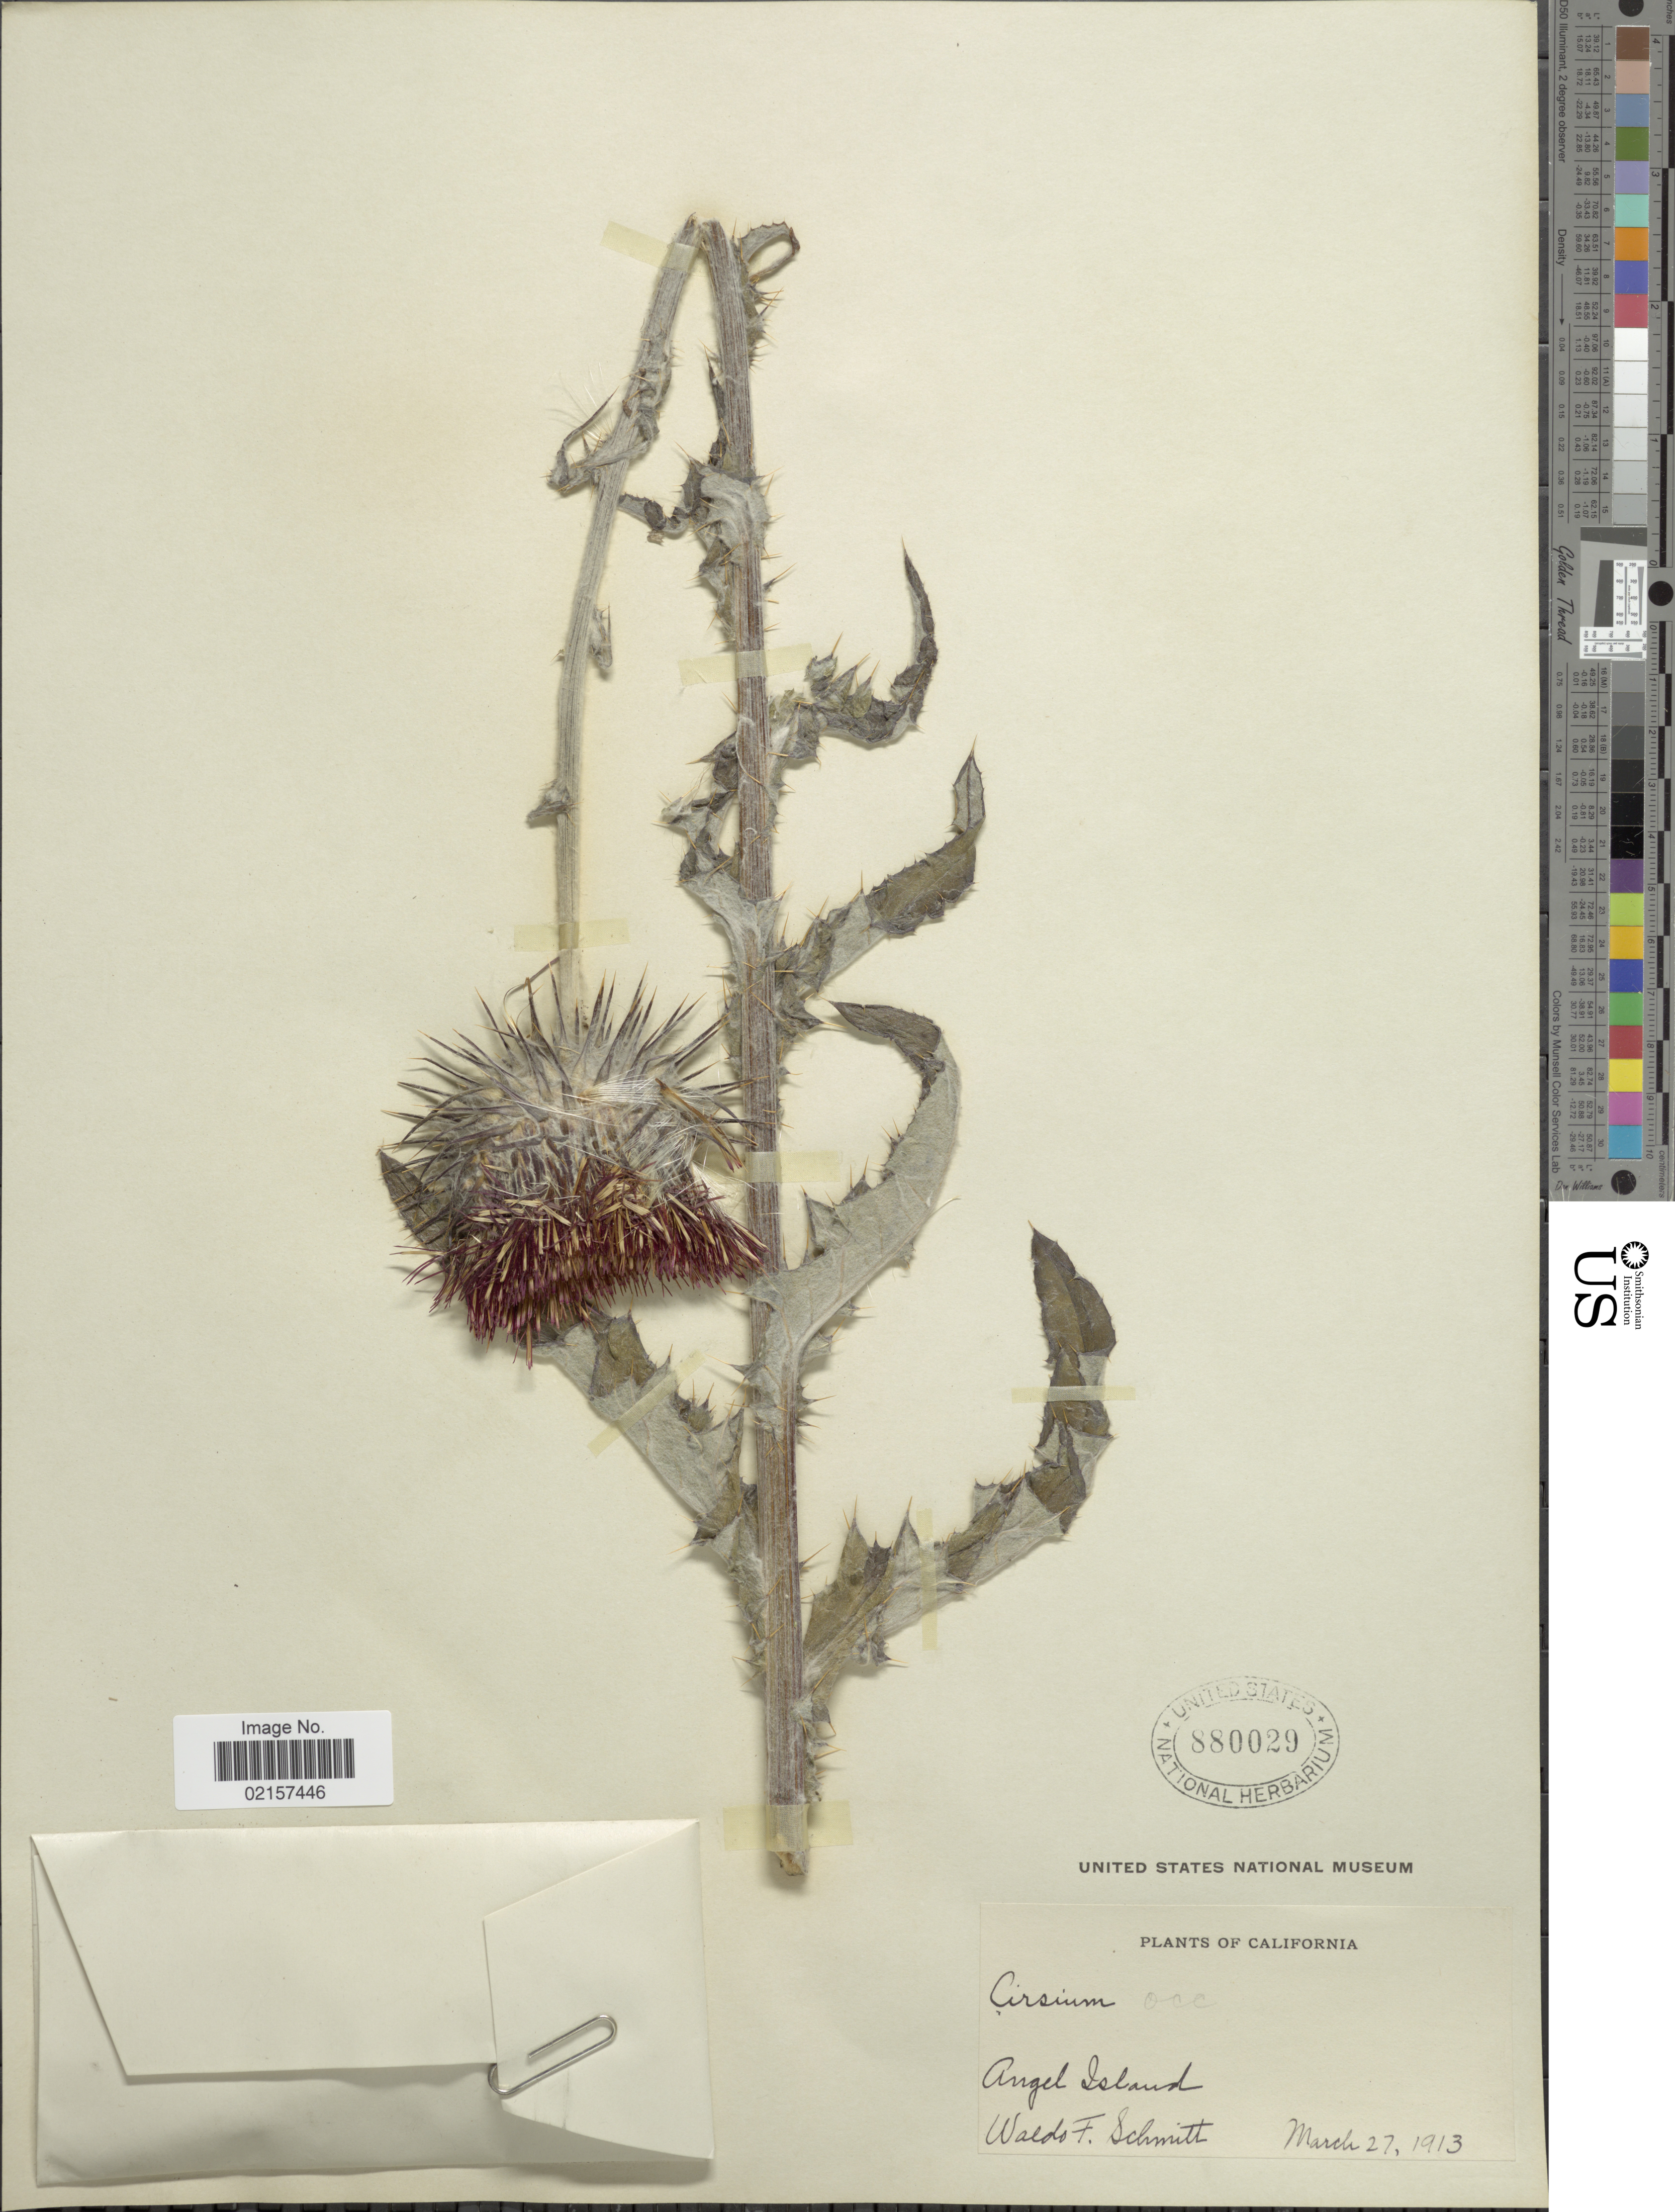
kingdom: Plantae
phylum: Tracheophyta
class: Magnoliopsida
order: Asterales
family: Asteraceae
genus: Cirsium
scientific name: Cirsium occidentale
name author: (Nutt.) Jeps.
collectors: W. F. Schmitt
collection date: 1913-03-27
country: United States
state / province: California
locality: Angel Island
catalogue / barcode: US 880029